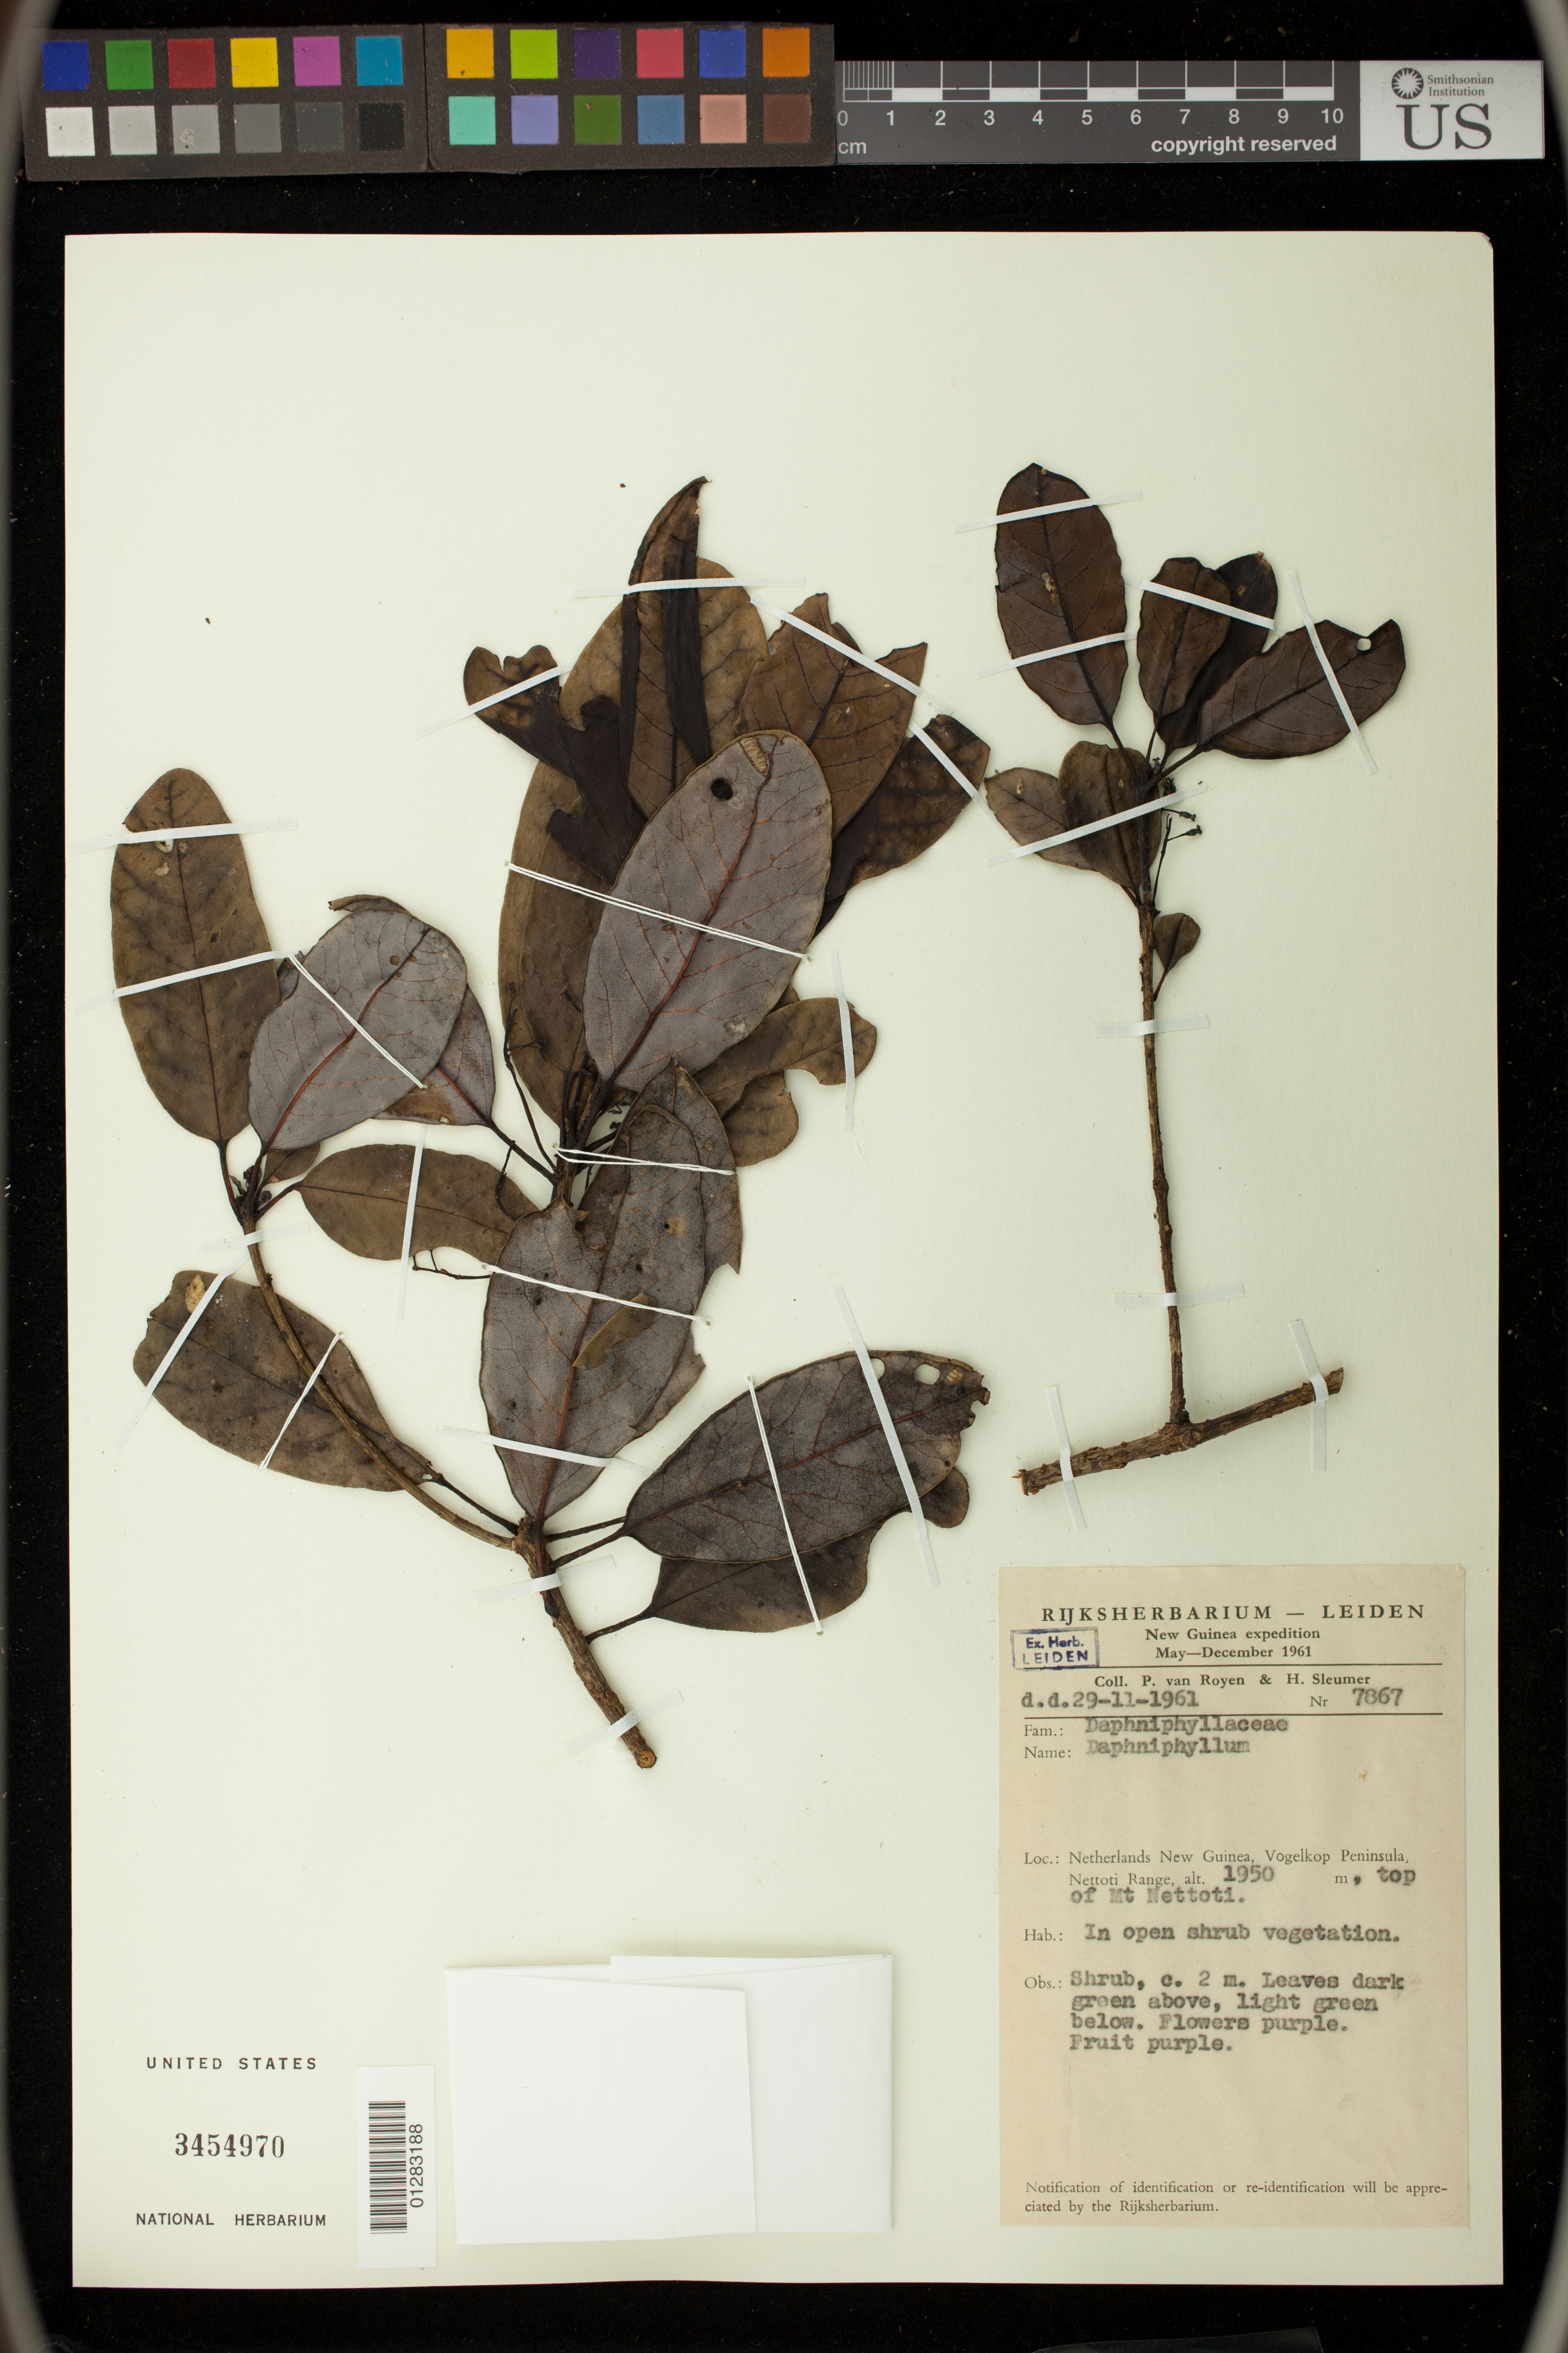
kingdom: Plantae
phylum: Tracheophyta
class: Magnoliopsida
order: Saxifragales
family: Daphniphyllaceae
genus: Daphniphyllum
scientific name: Daphniphyllum sp.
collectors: P. van Royen & H. O. Sleumer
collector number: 7867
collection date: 1961-11-29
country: Indonesia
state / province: Papua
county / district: Papua Barat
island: New Guinea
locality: Netherlands New Guinea, Vogelkop Peninsula, Nettoti Range, top of Mt. Nettoti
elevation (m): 594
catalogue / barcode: US 3454970